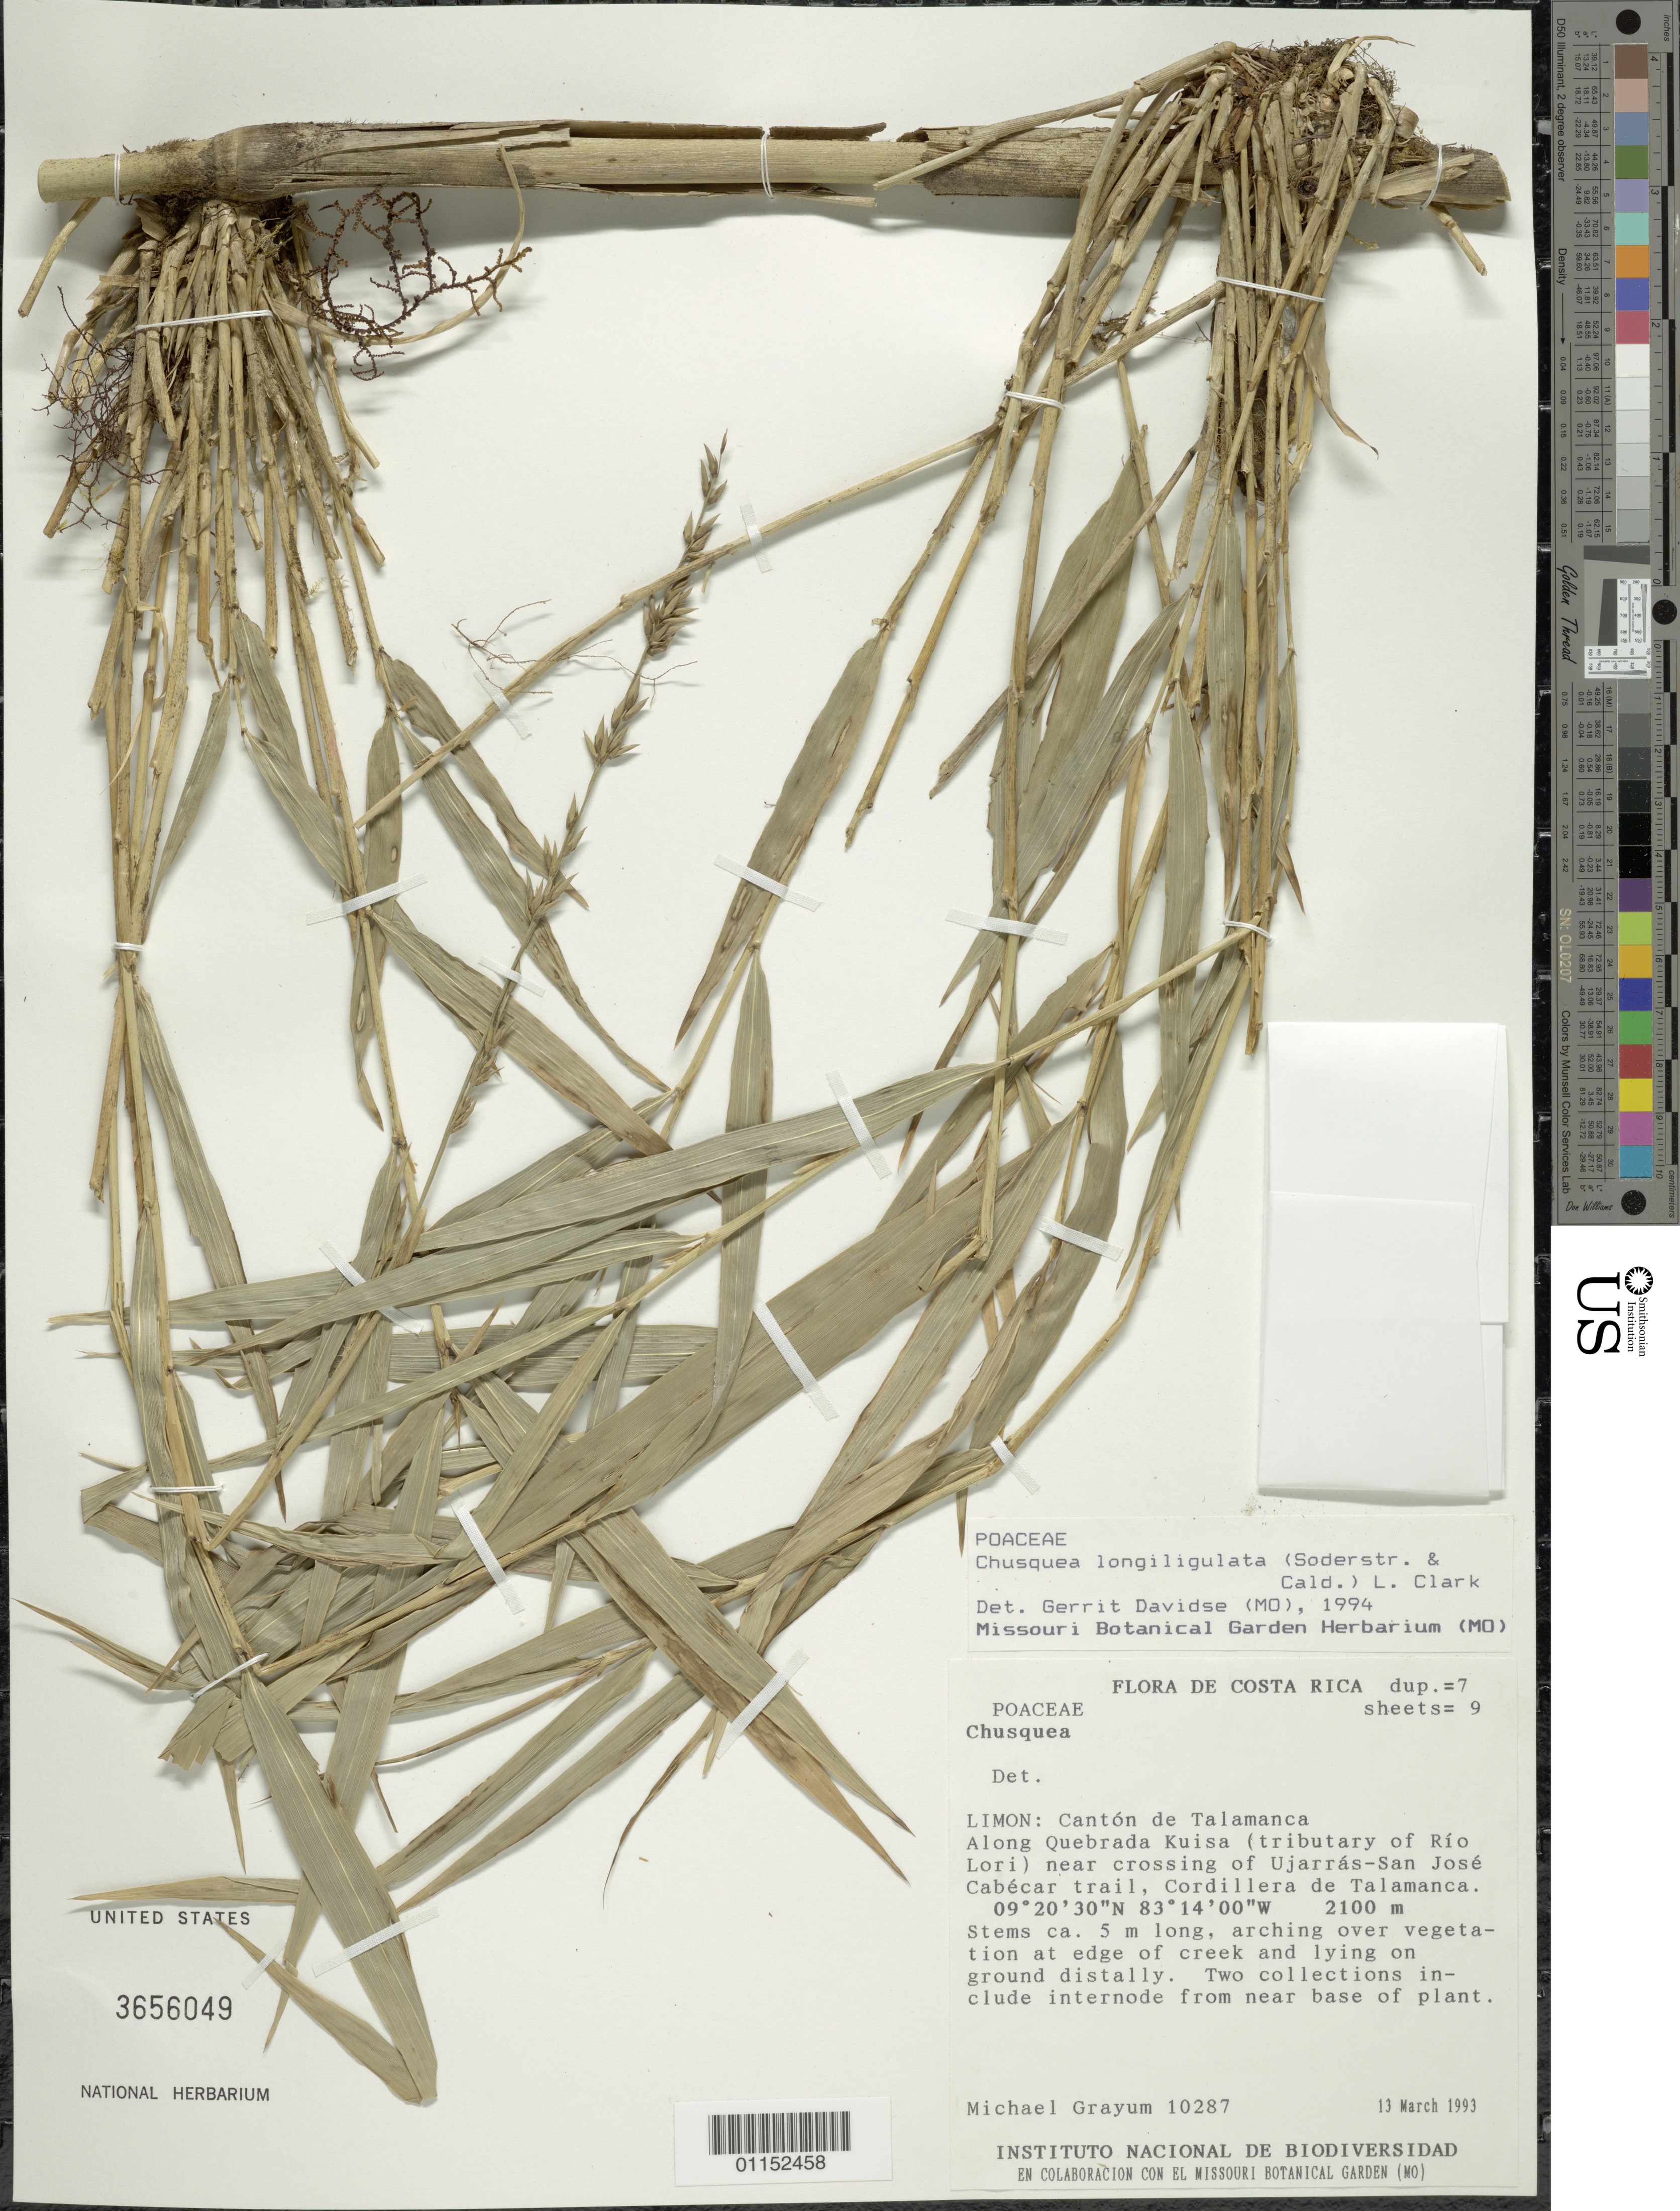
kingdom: Plantae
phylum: Tracheophyta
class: Liliopsida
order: Poales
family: Poaceae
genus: Chusquea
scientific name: Chusquea longiligulata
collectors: M. H. Grayum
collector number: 10287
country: Costa Rica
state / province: Limon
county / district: Talamanca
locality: Along Quebrada Kuisa, tibutary of Rio Lori, near crossing of Ujarras-San Jose Cabecar trail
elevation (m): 2100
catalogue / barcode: US 3656049